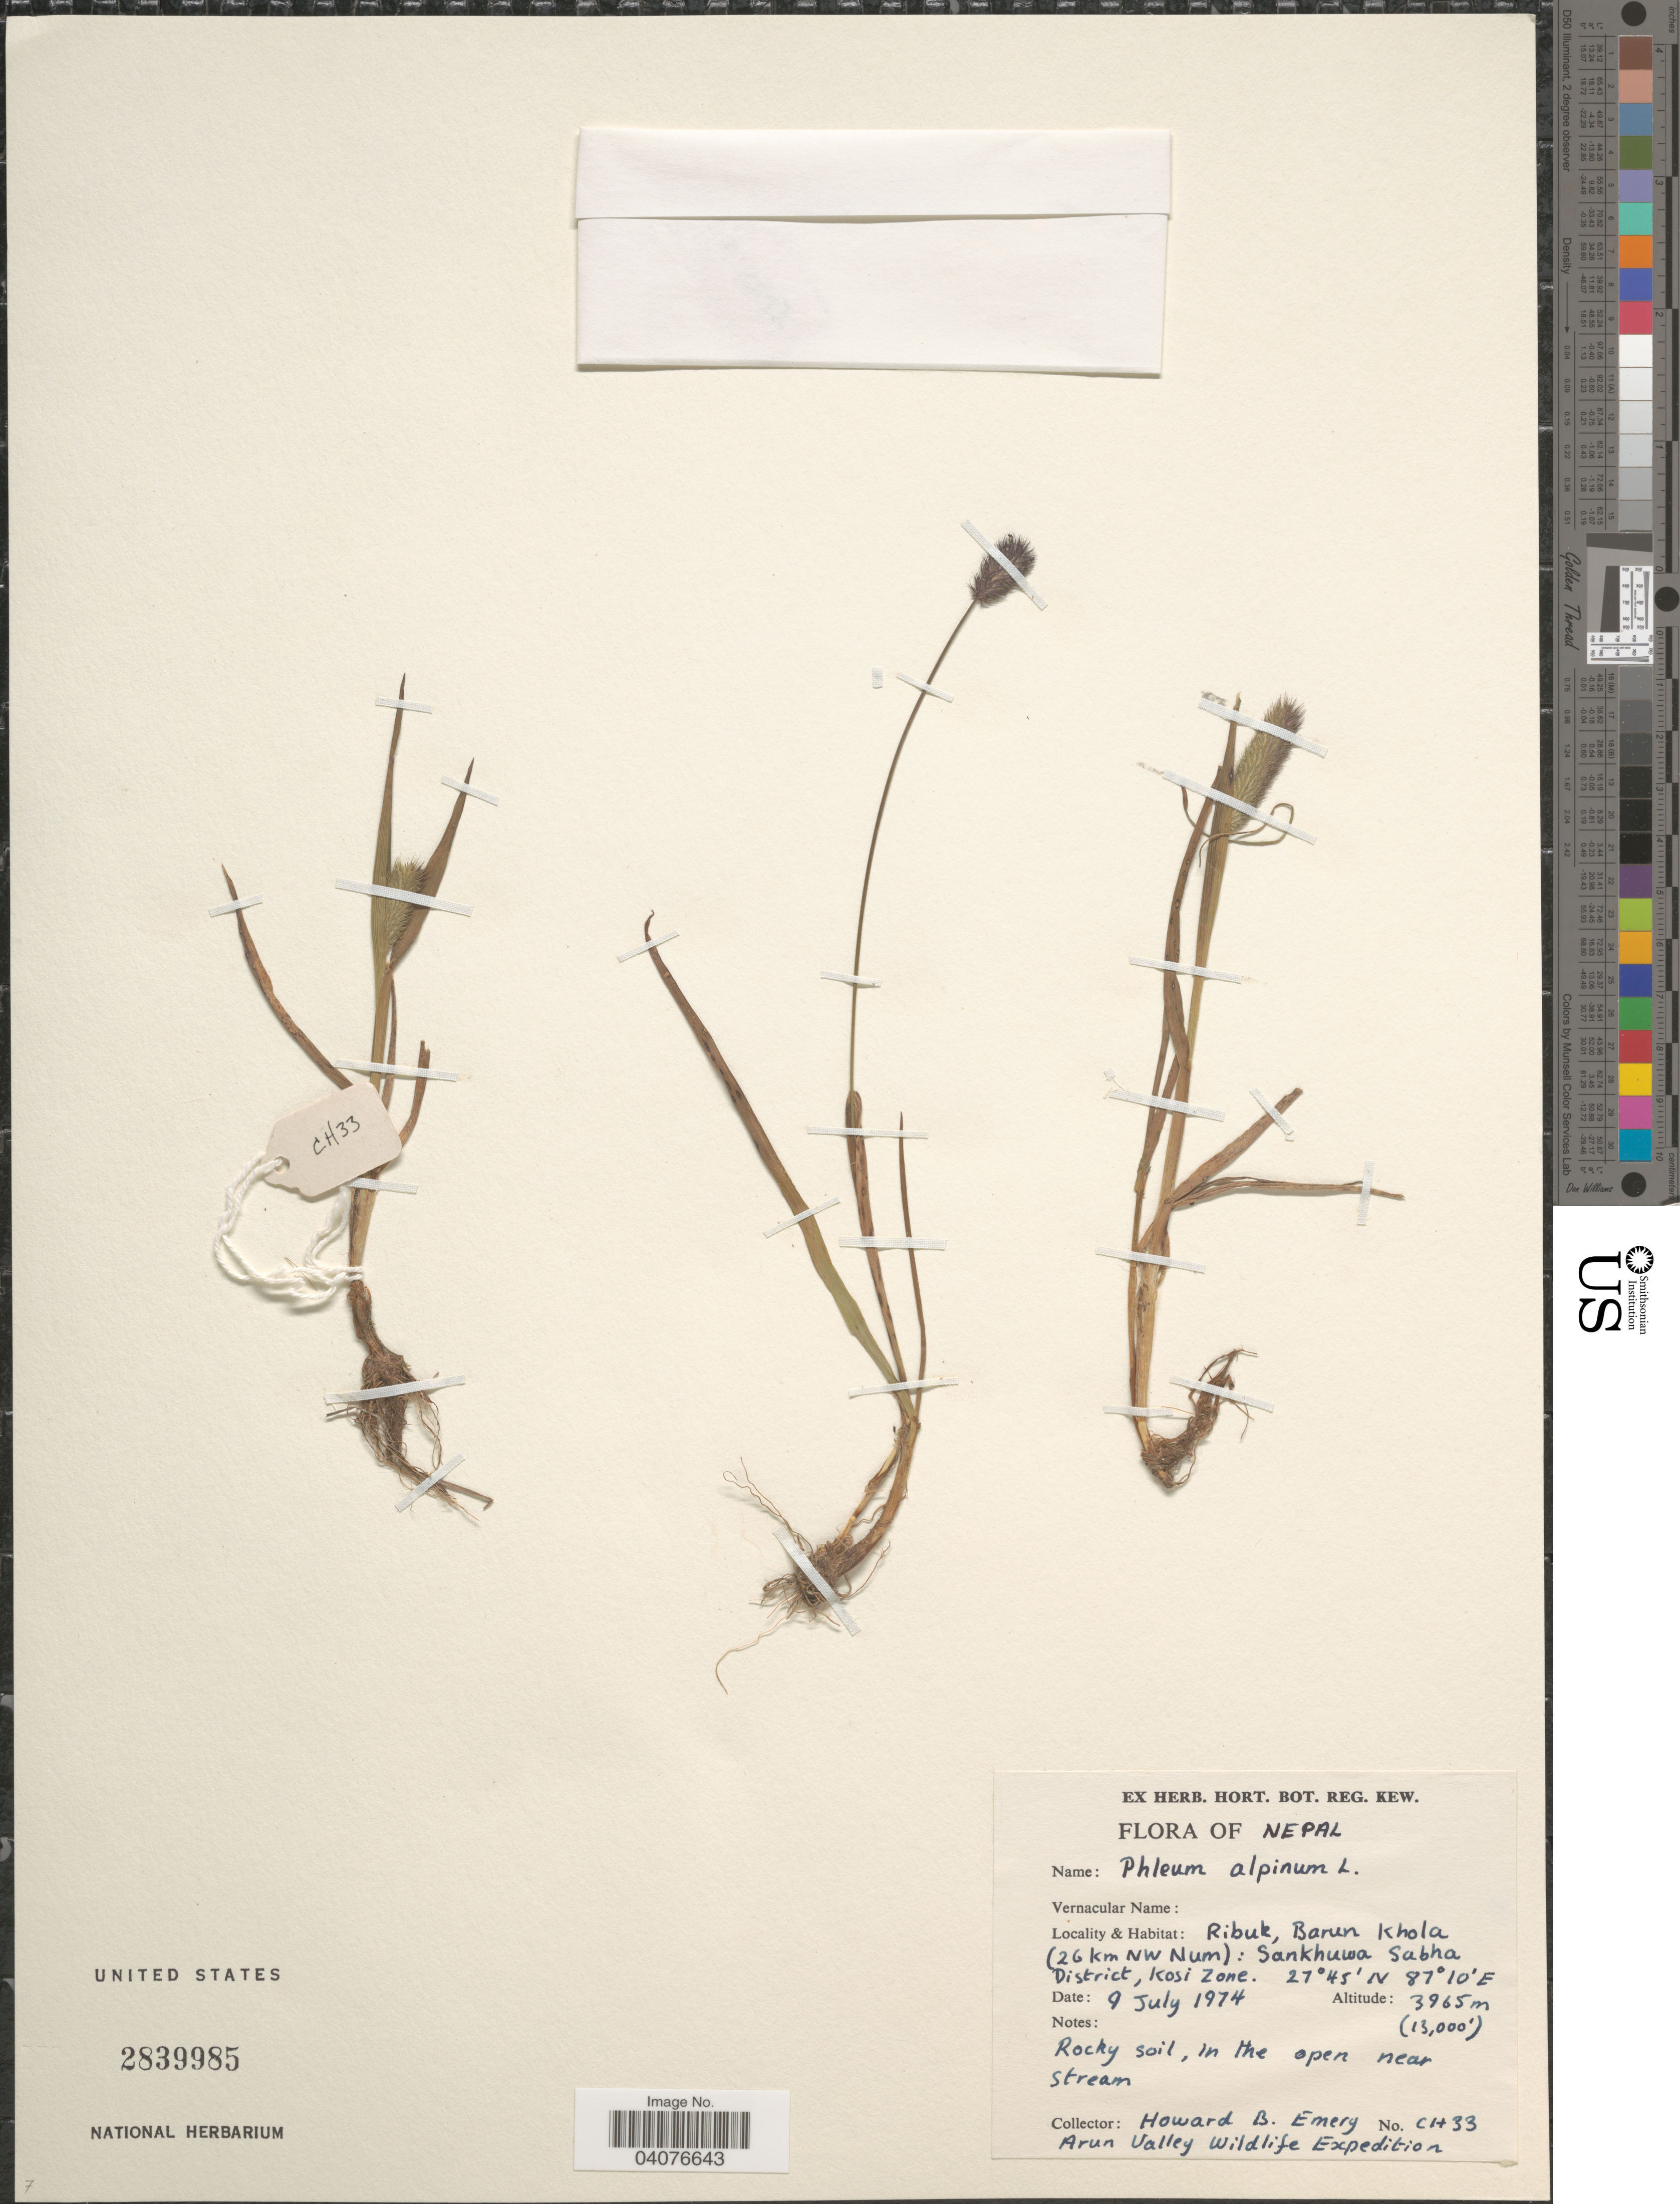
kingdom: Plantae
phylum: Tracheophyta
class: Liliopsida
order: Poales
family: Poaceae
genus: Phleum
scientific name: Phleum alpinum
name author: L.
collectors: H. B. Emery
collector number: CH33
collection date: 1974-07-09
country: Nepal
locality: Ribuk, Barun Khola (26 km NW Num): Sankhuwa Sabha District, Kosi Zone. Rocky soil, in the open near stream. Arun Valley Wildlife Expedition.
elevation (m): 3965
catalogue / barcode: US 2839985